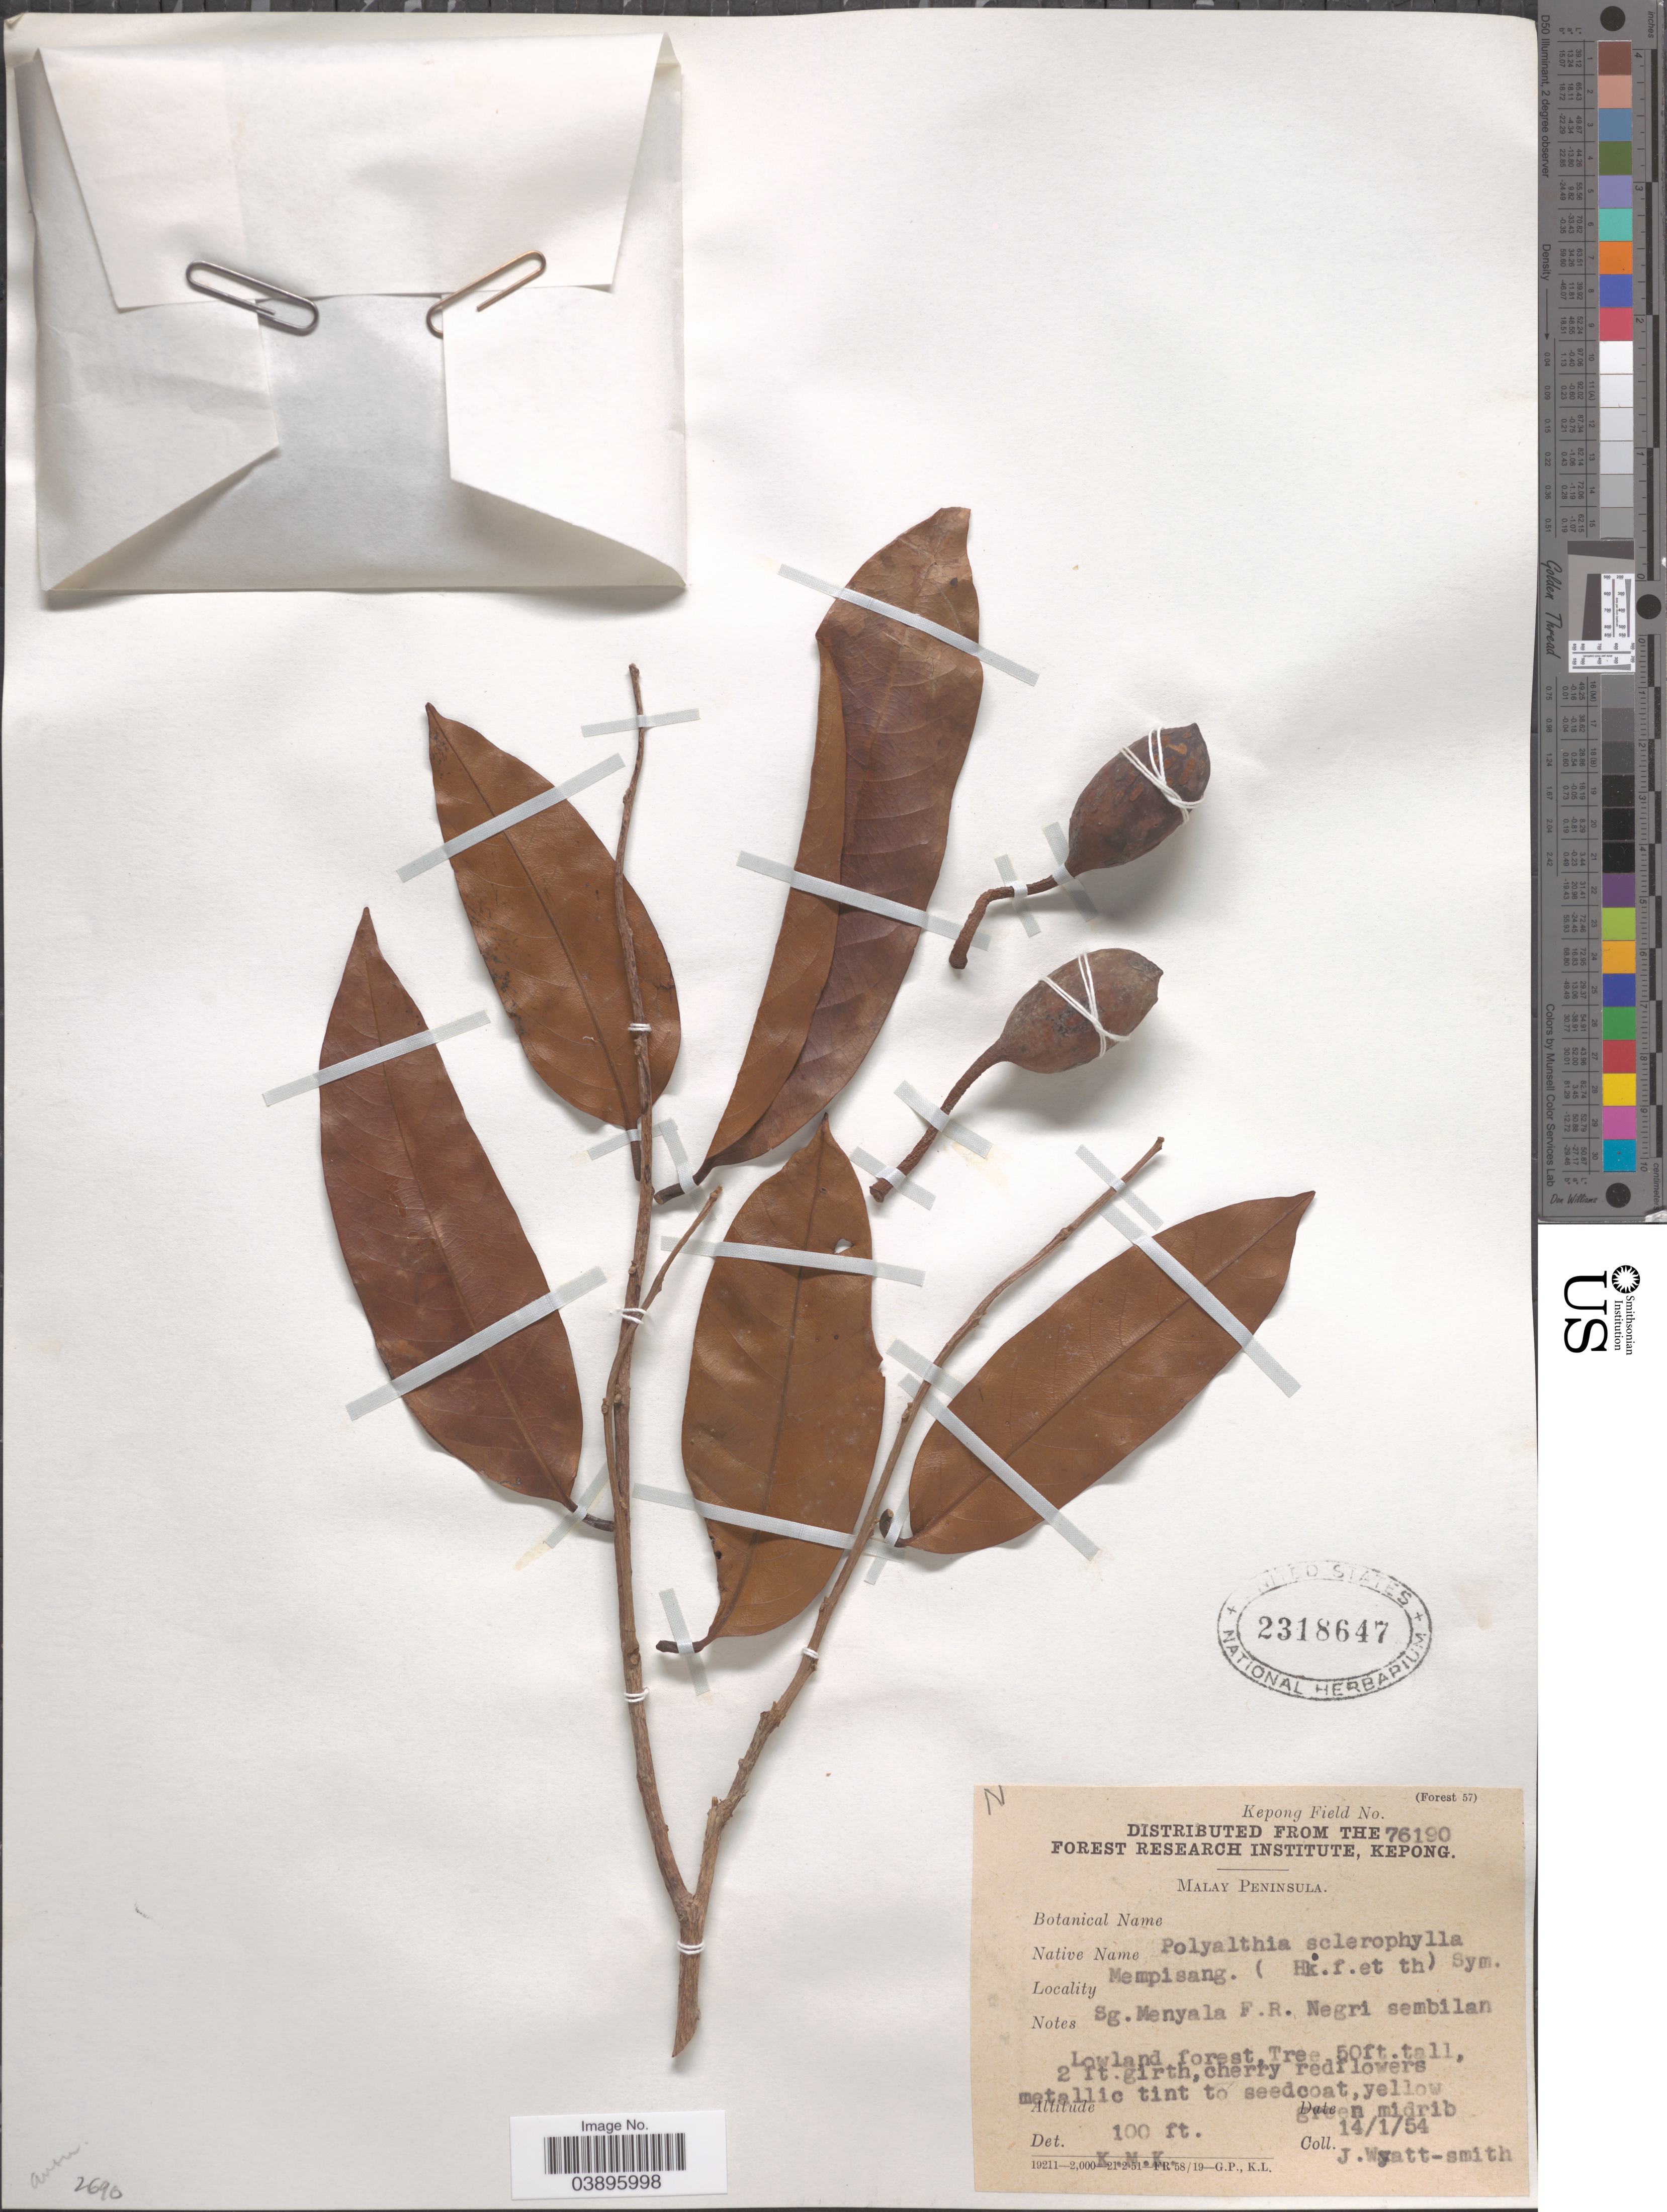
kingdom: Plantae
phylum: Tracheophyta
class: Magnoliopsida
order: Magnoliales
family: Annonaceae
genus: Polyalthia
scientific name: Polyalthia sclerophylla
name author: (Blume) R.M. King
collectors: J. Wyatt-Smith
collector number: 76190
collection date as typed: Transcribed d/m/y: 14/1/54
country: Malaysia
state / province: Negeri Sembilan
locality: Malay Peninsula. Sg. Menyala F. R. Negri sembilan.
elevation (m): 30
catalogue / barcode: US 2318647